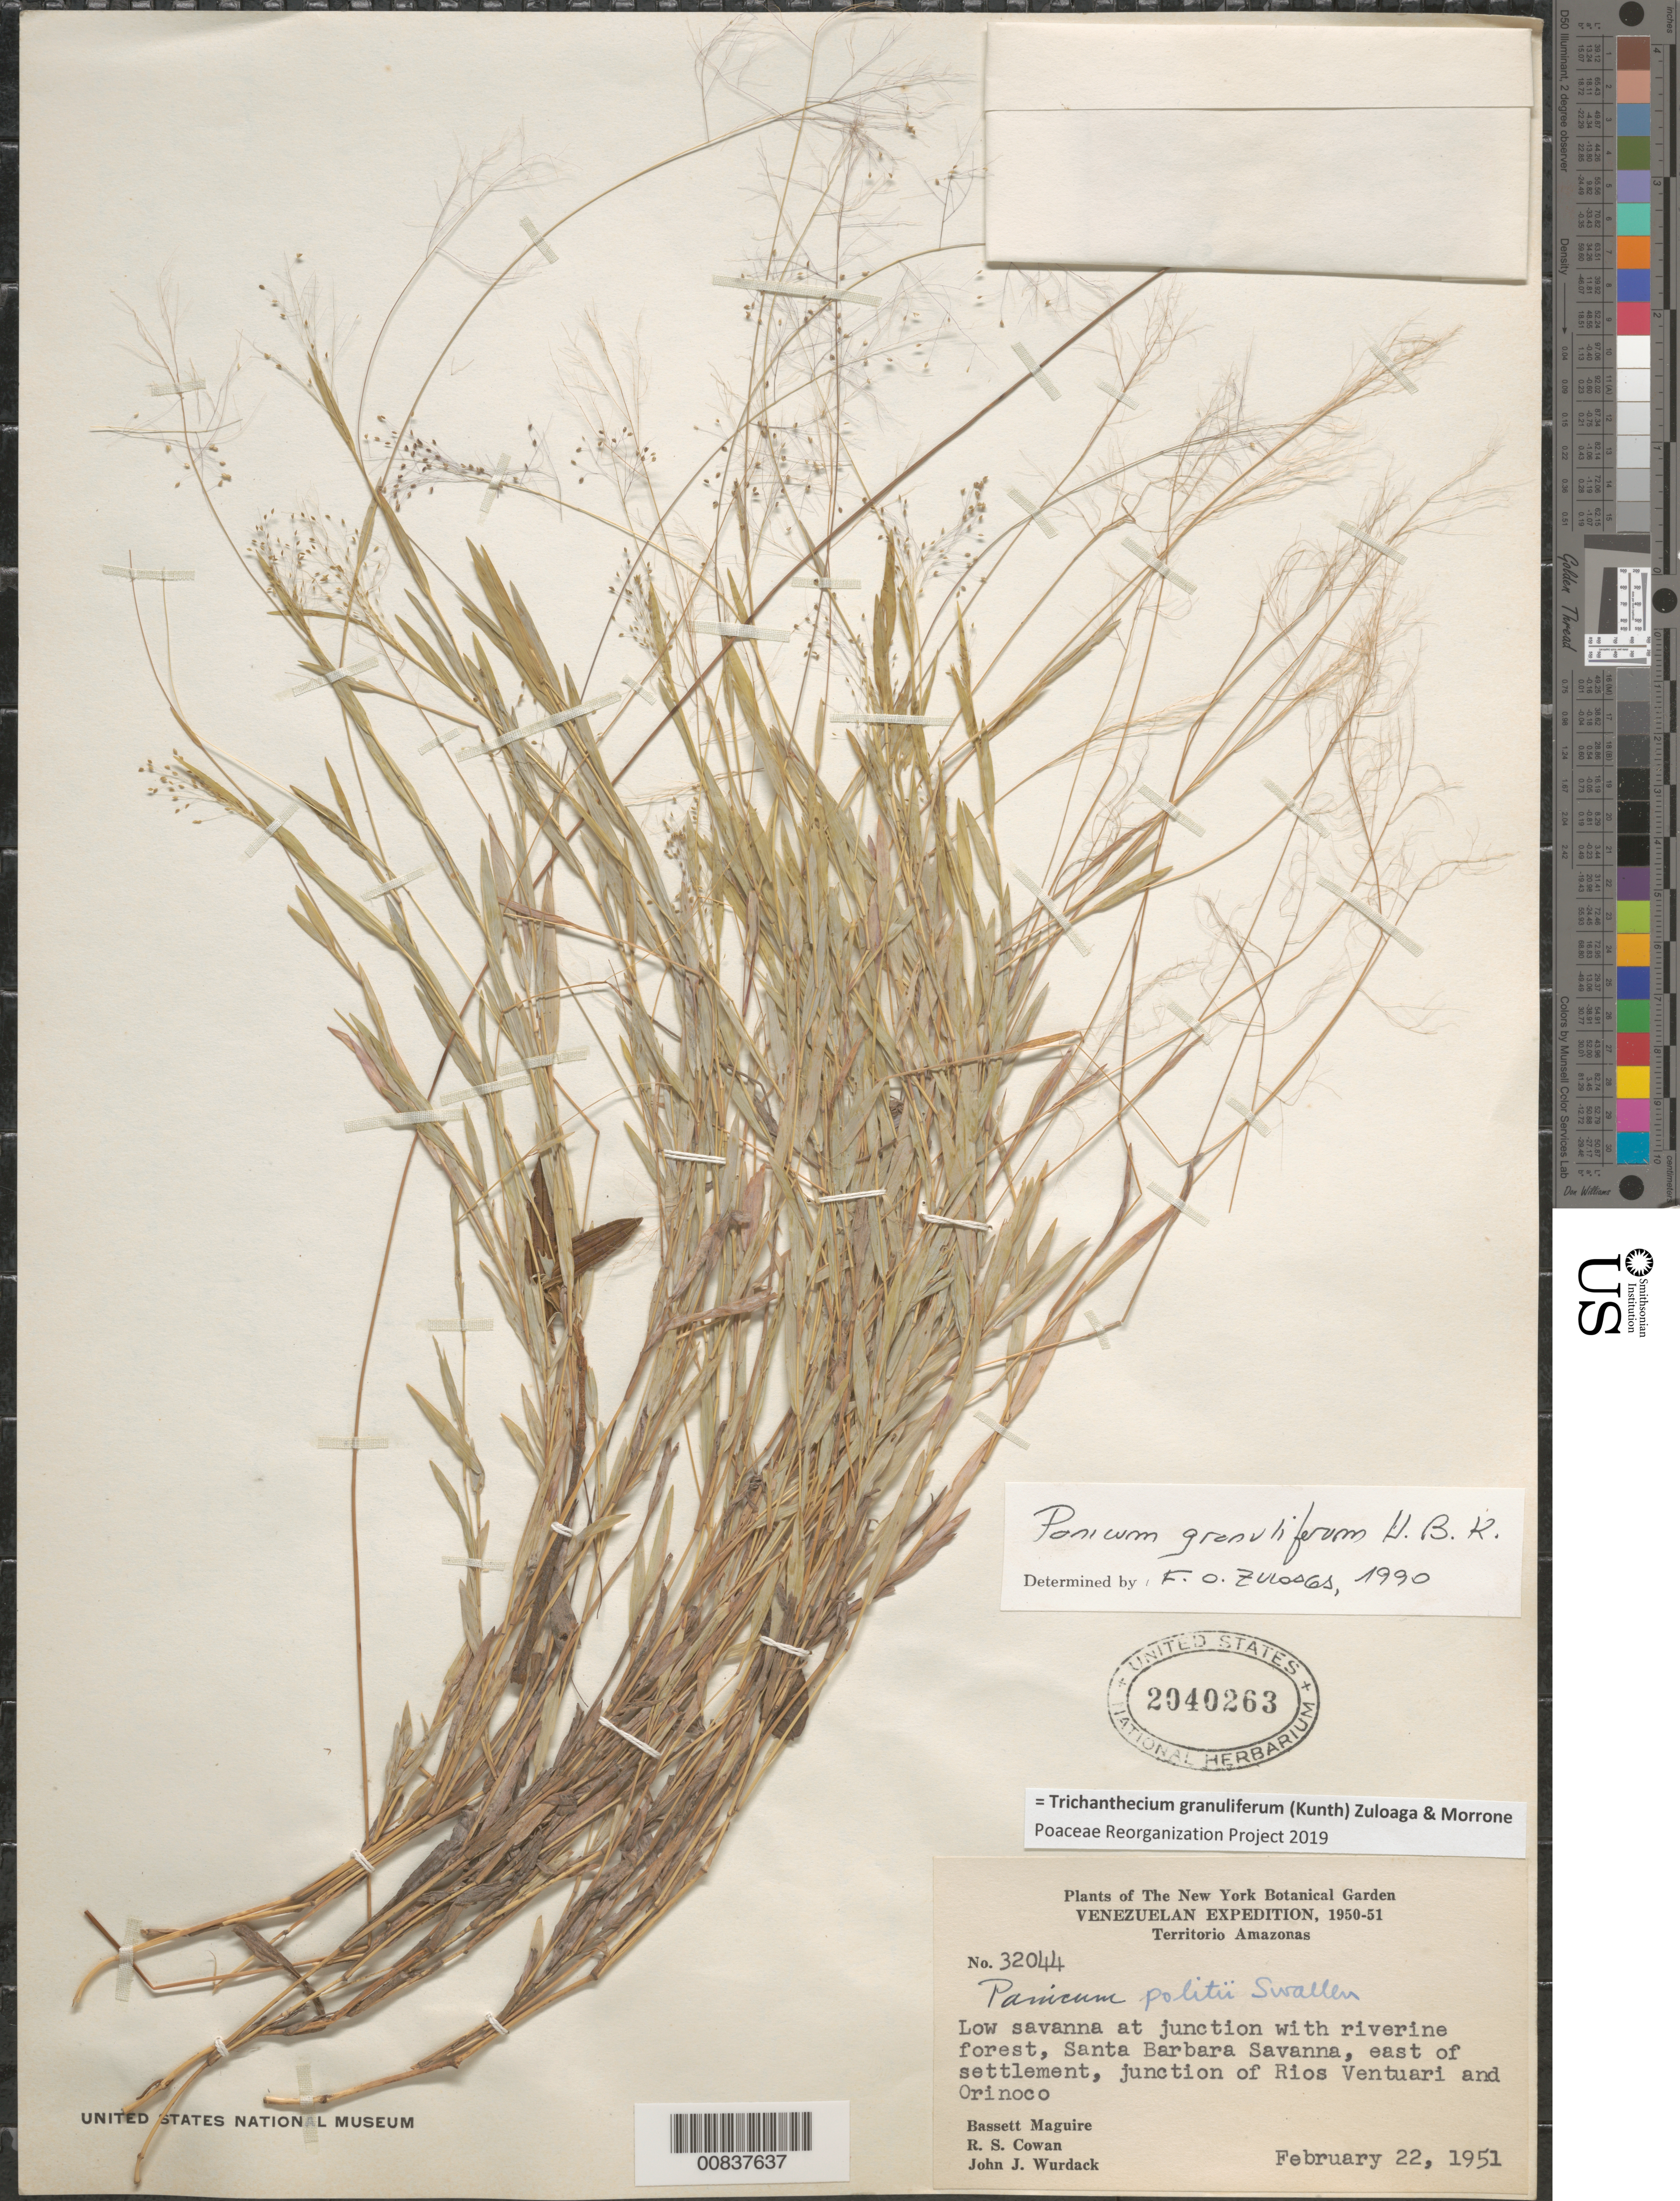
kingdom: Plantae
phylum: Tracheophyta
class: Liliopsida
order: Poales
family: Poaceae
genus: Trichanthecium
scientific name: Trichanthecium granuliferum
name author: (Kunth) Zuloaga & Morrone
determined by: Poaceae Reorganization Project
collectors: B. Maguire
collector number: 32044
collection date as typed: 22-Feb-51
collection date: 1951-02-22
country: Venezuela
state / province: Amazonas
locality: Santa Barbara Savanna, E of settlement, junction of Ríos Ventuari & Orinoco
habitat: Low savanna at junction with riverine forest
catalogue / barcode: US 2040263